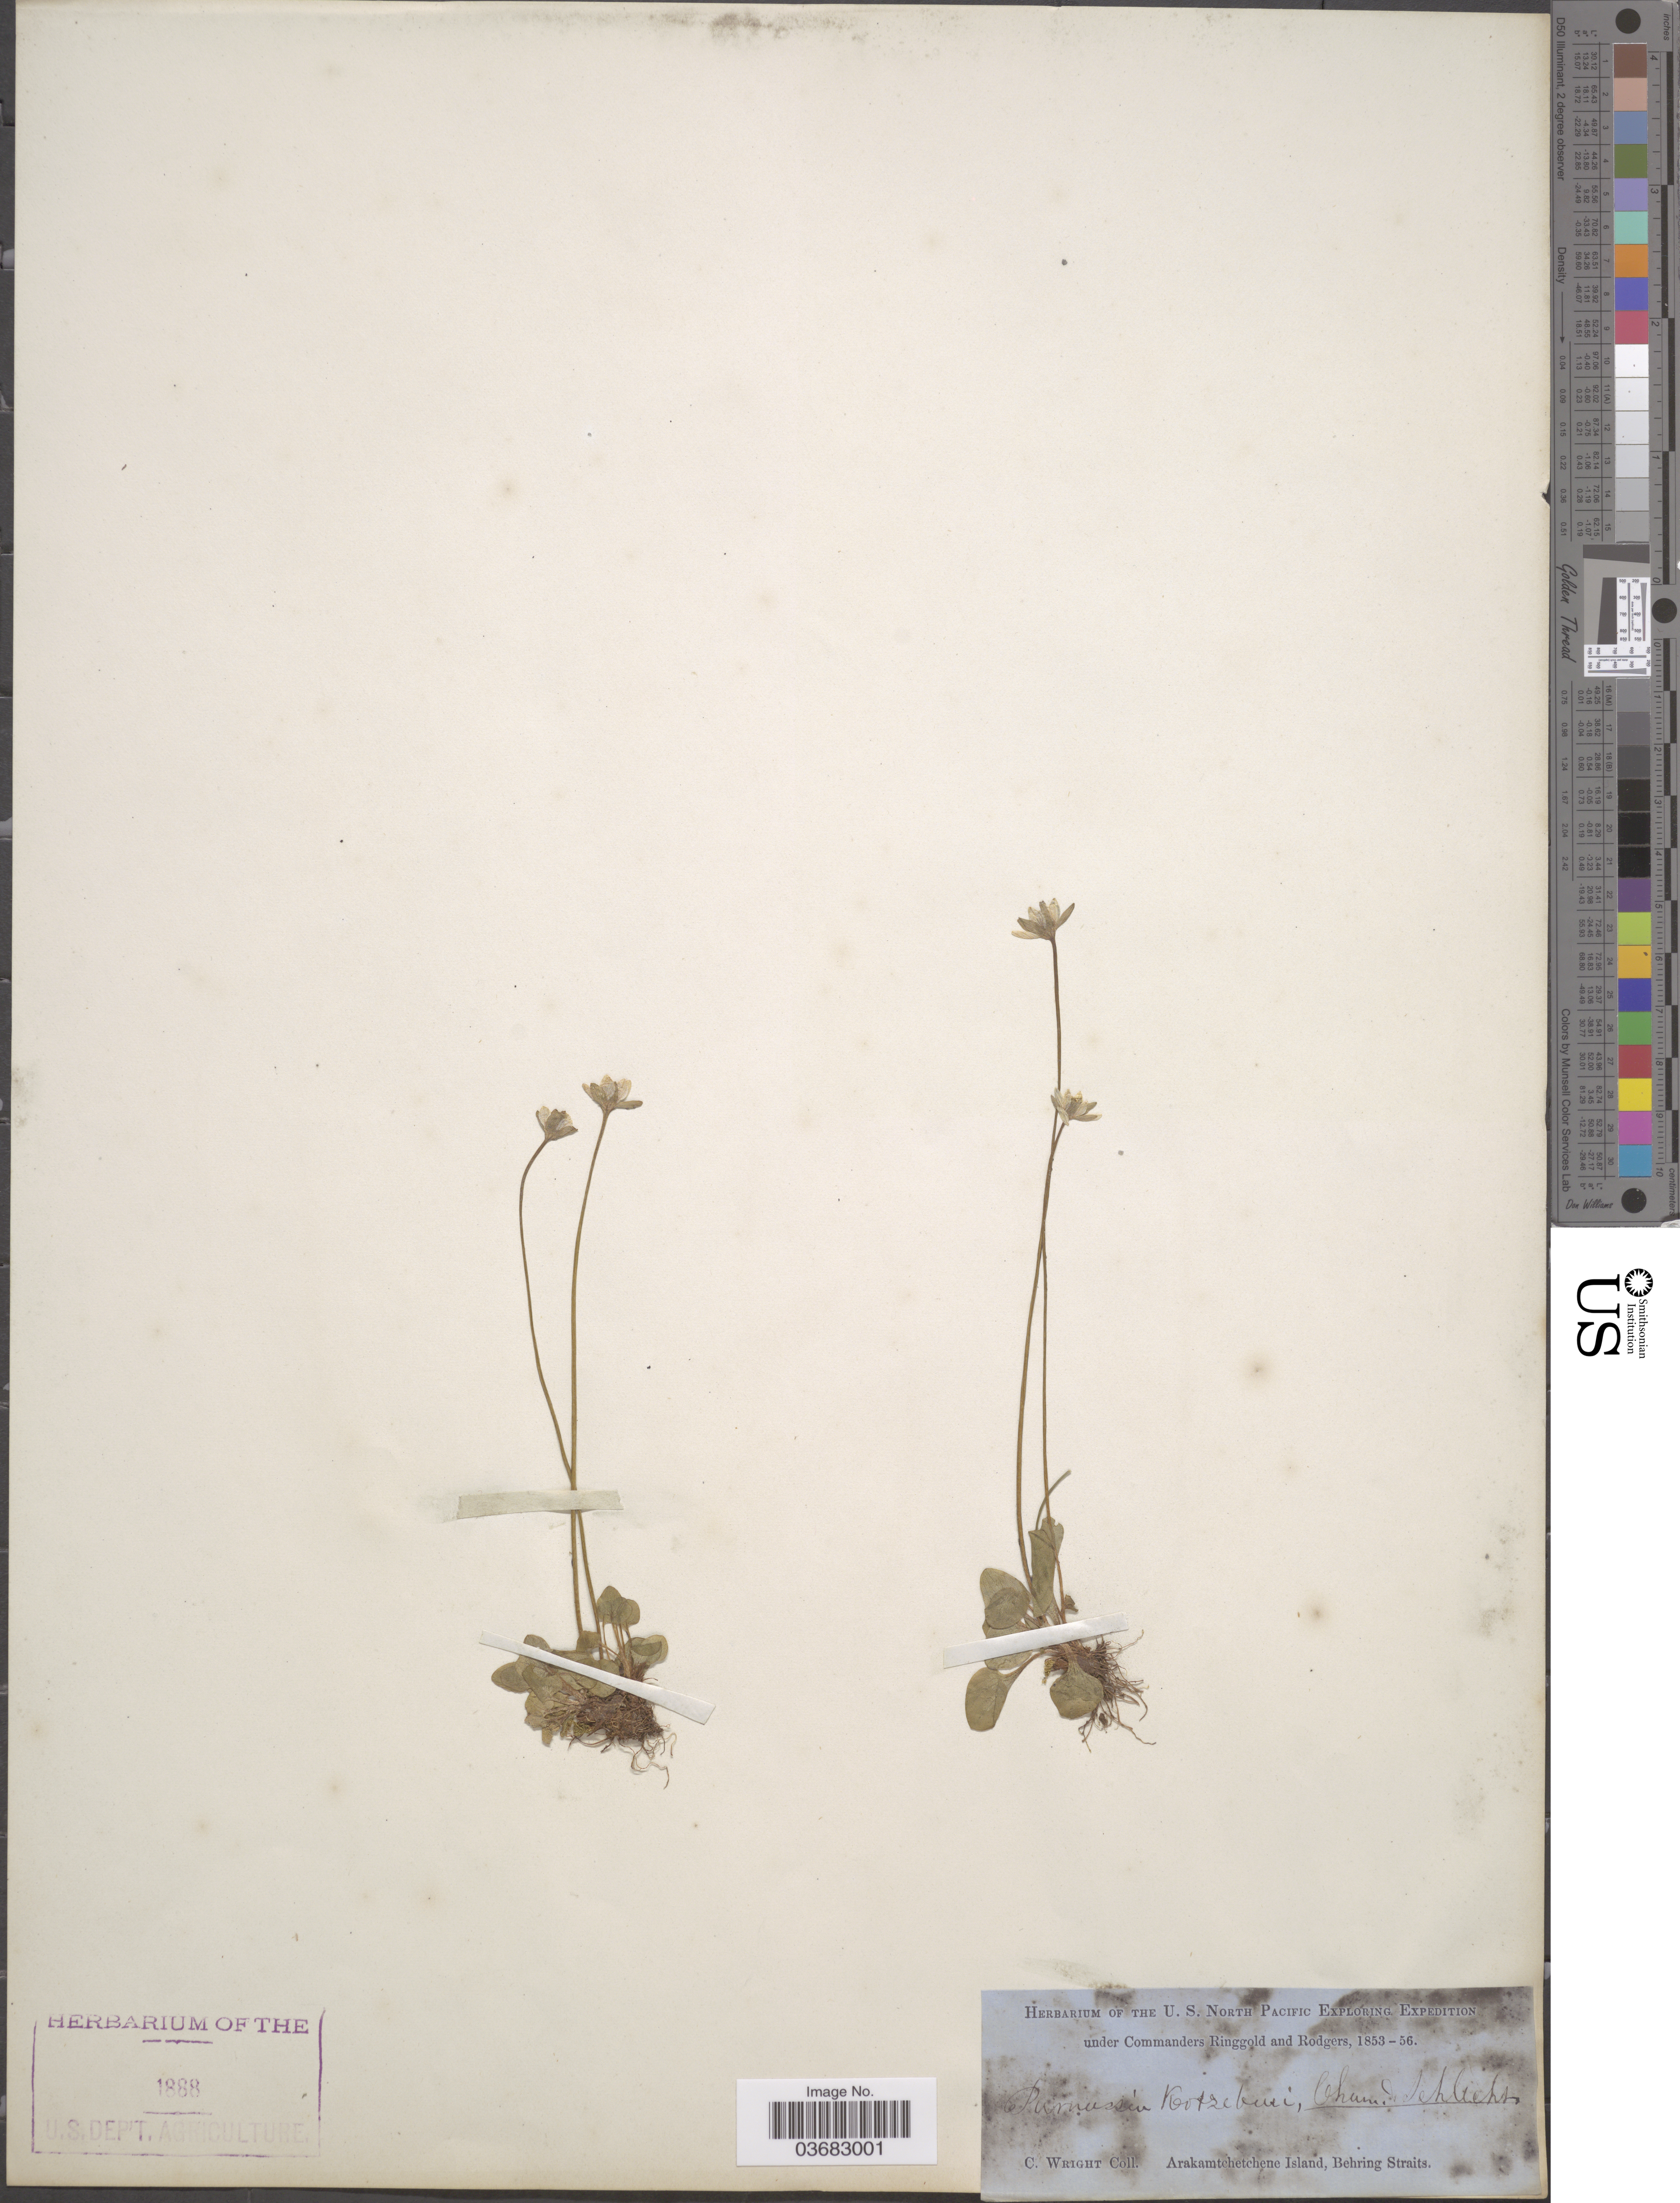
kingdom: Plantae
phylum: Tracheophyta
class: Magnoliopsida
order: Celastrales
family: Parnassiaceae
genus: Parnassia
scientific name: Parnassia kotzebuei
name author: Cham. ex Spreng.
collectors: C. Wright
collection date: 1853/1856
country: Russian Federation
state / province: Chukotka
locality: U. S. North Pacific Exploring Expedition. Arakamtchetchene Island, Behring Straits.